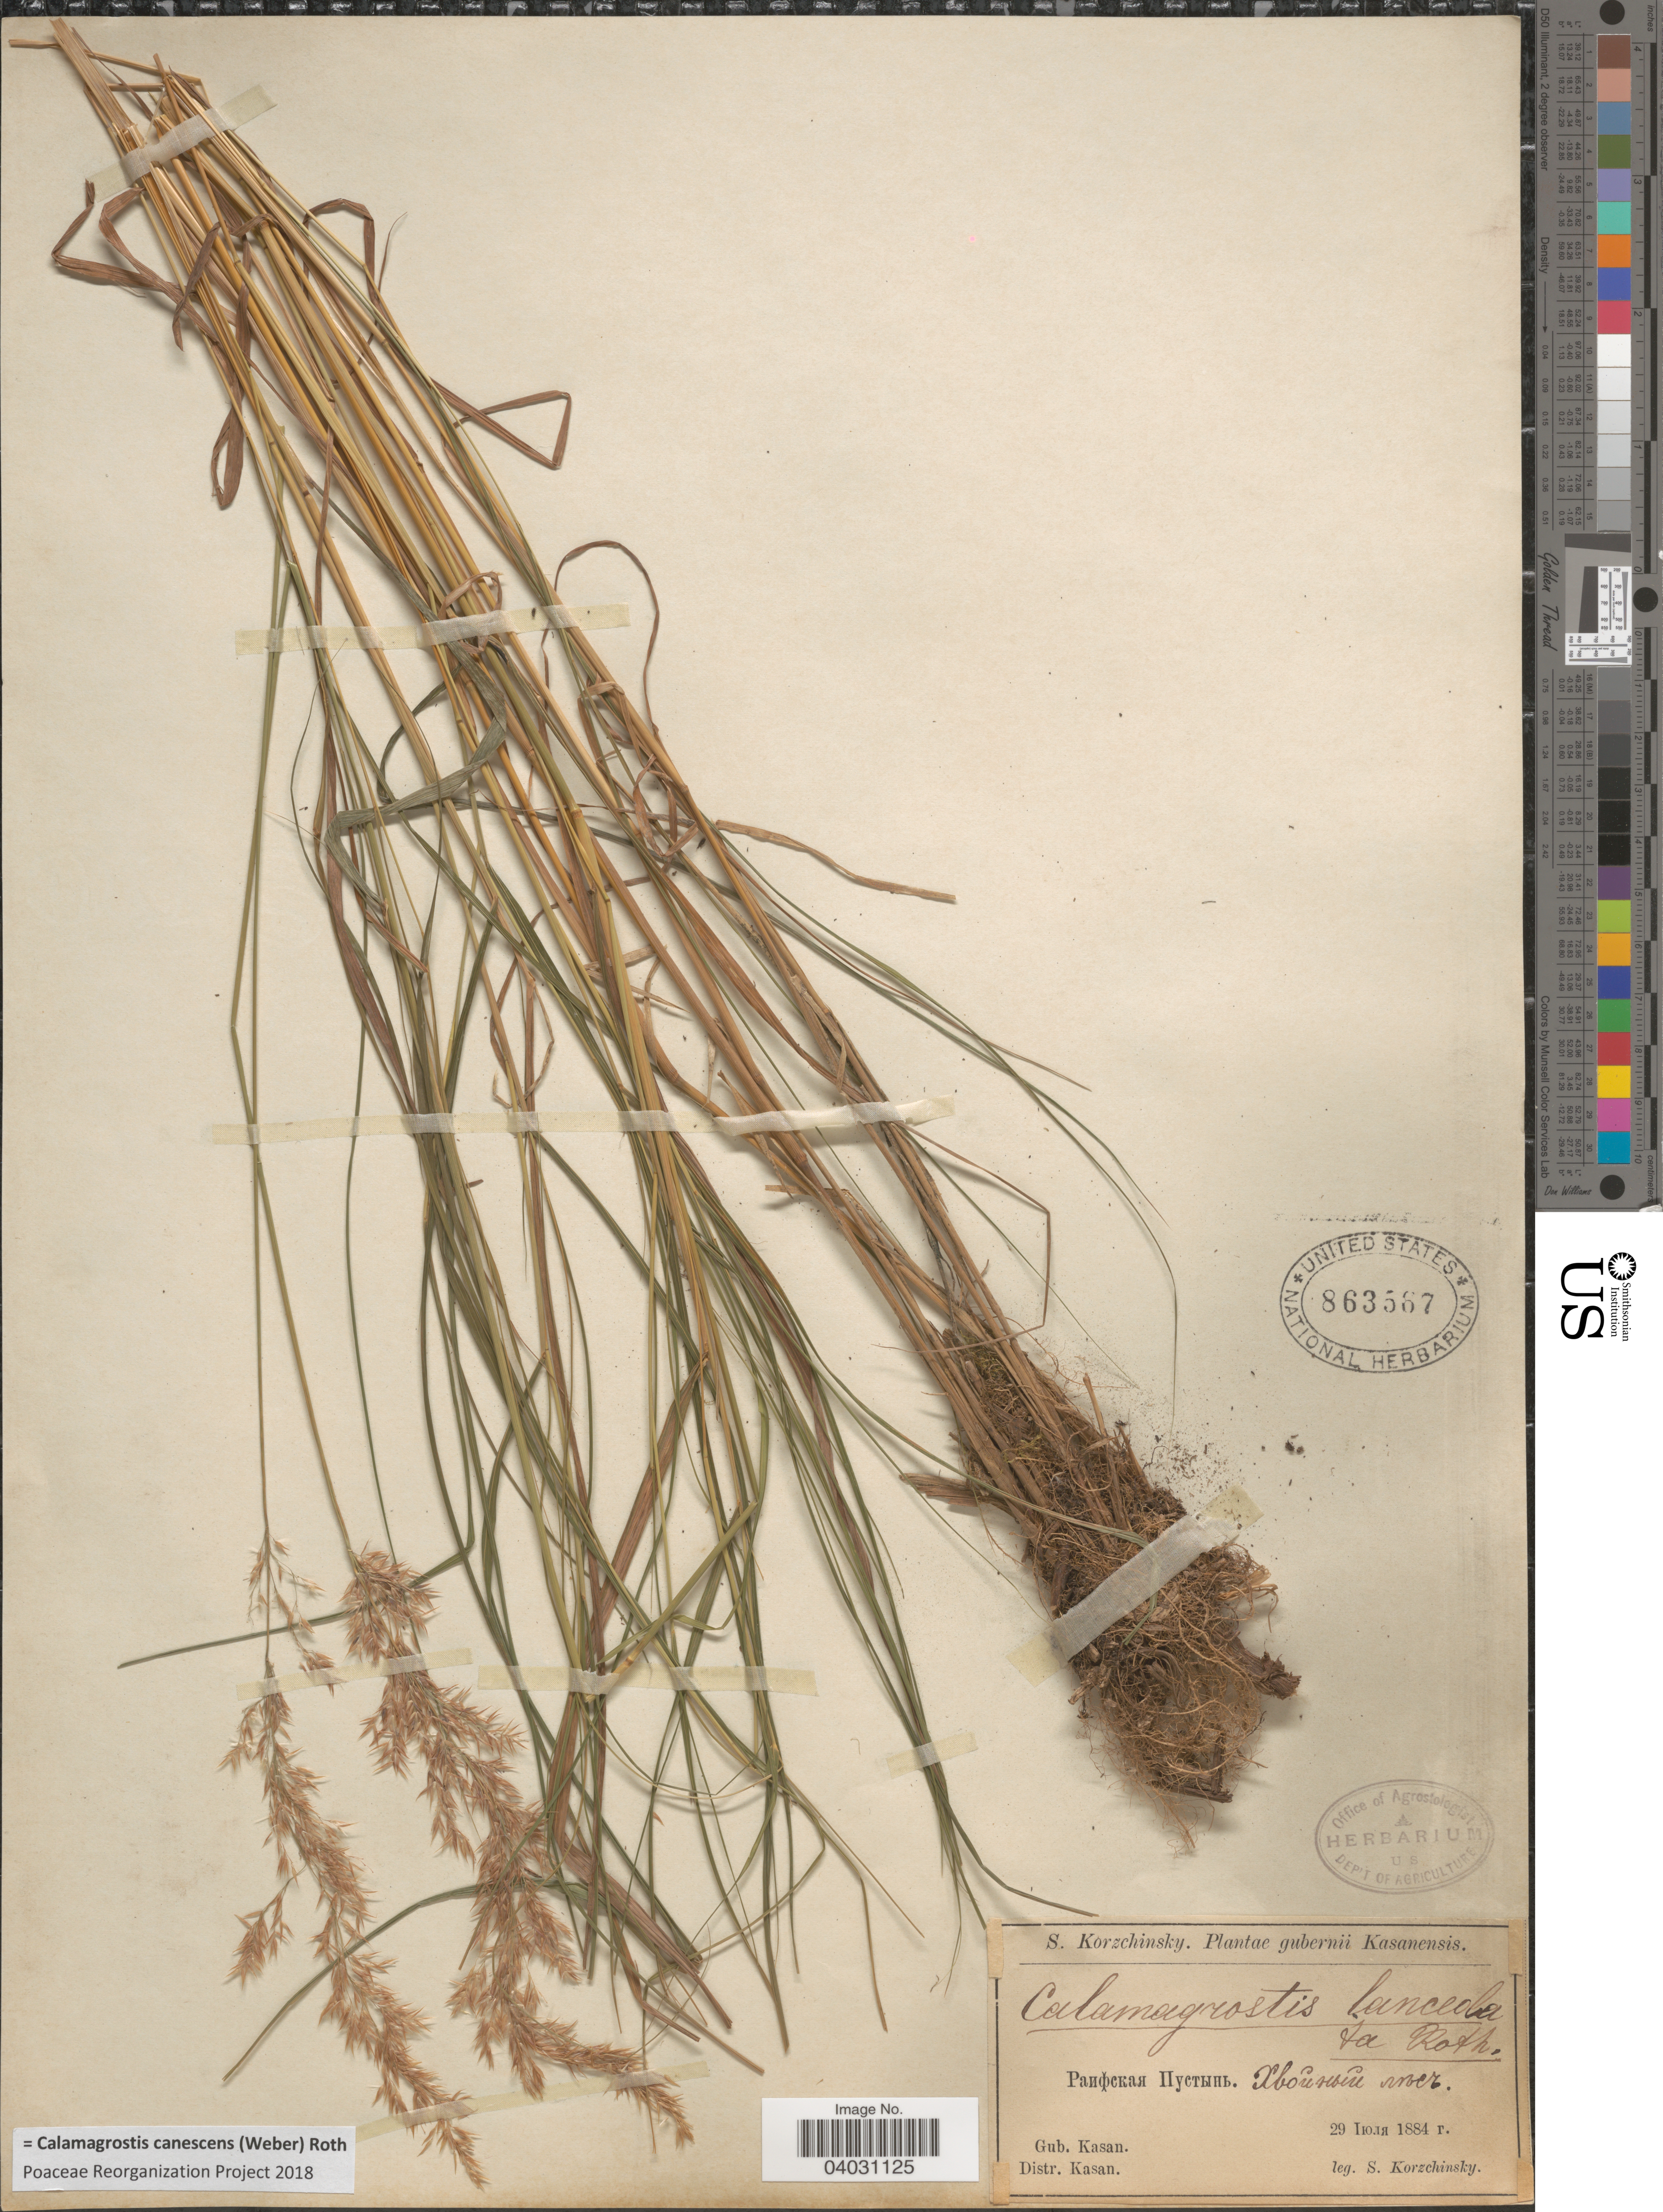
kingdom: Plantae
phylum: Tracheophyta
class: Liliopsida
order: Poales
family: Poaceae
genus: Calamagrostis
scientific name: Calamagrostis canescens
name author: (G.H. Weber) Roth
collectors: S. Korzchinsky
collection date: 1884-07-29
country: Russian Federation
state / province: Tatarstan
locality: Gubernii Kasanensis. Gub. Kasan. Distr. Kasan. Raifskaya Pustyn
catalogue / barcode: US 863567